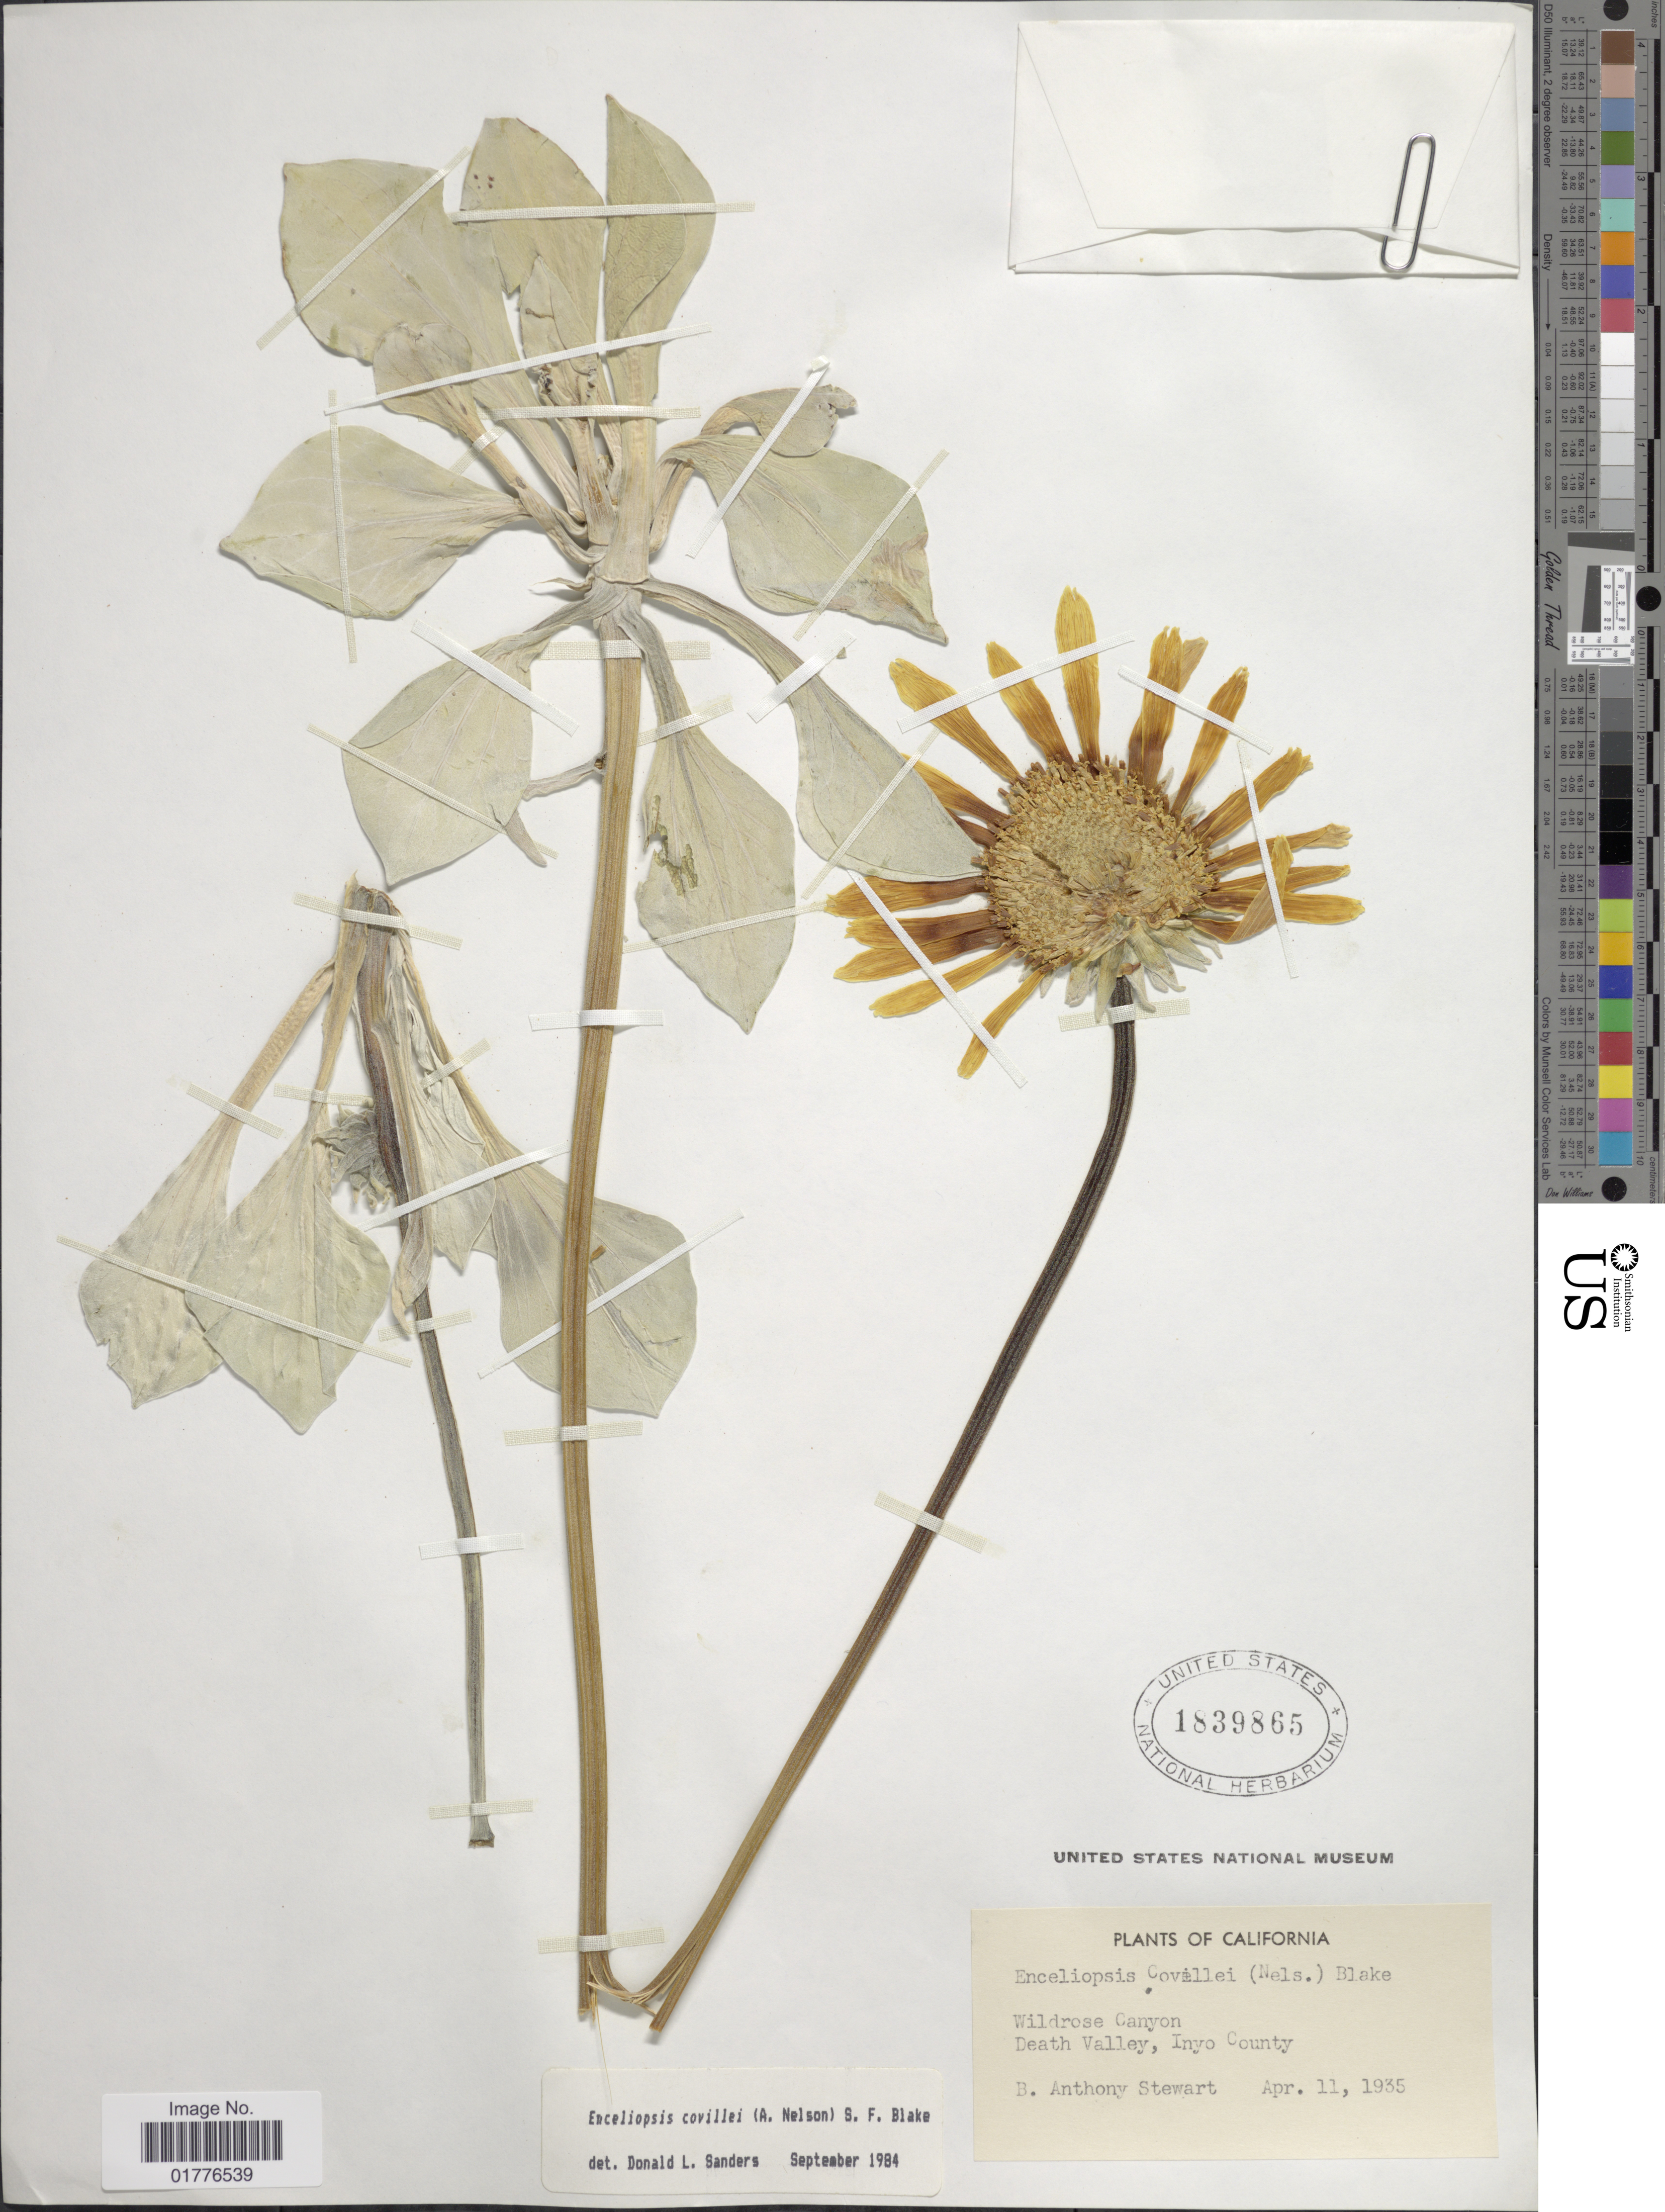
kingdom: Plantae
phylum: Tracheophyta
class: Magnoliopsida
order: Asterales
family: Asteraceae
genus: Enceliopsis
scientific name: Enceliopsis covillei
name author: (A. Nelson) S.F. Blake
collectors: B. Stewart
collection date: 1935-04-11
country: United States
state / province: California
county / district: Inyo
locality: Wildrose Canyon. Death Valley, Inyo County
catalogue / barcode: US 1839865